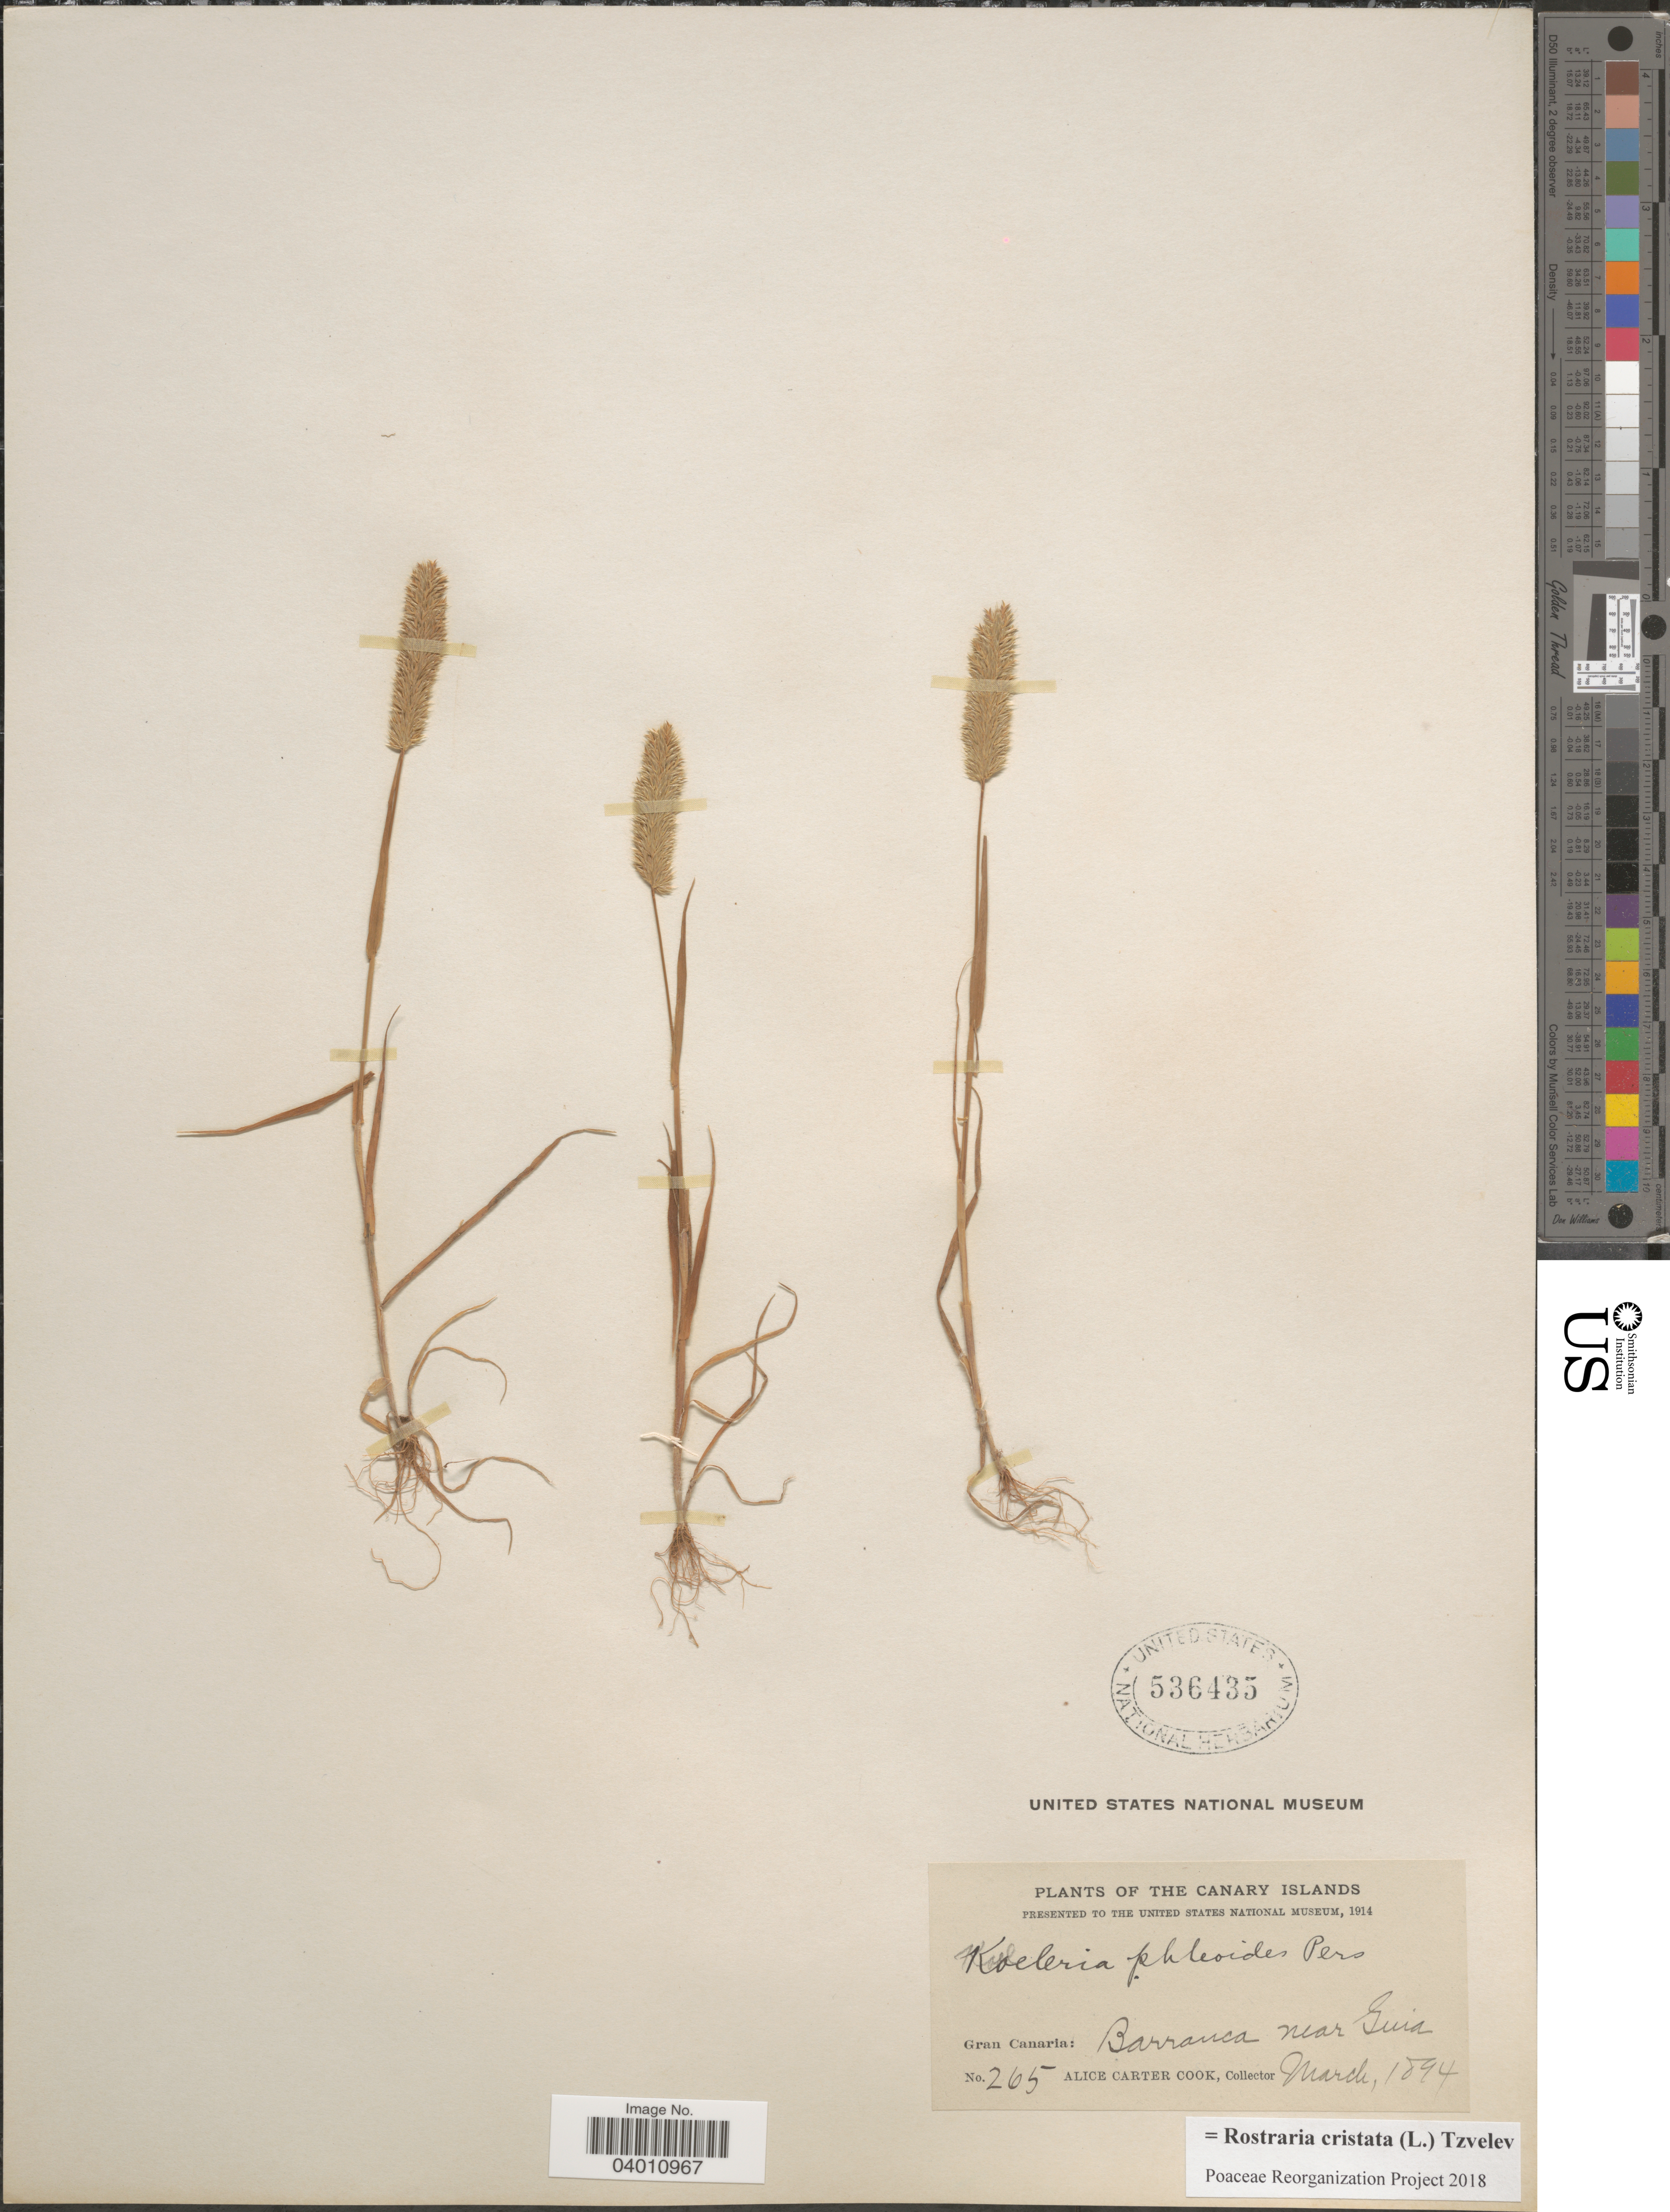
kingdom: Plantae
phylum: Tracheophyta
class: Liliopsida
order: Poales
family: Poaceae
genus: Rostraria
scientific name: Rostraria cristata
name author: (L.) Tzvelev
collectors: Alice C. Cook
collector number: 265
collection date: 1894-03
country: Spain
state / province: Canarias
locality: The Canary Island. Gran Canaria: Barranca near Guia.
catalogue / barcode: US 536435